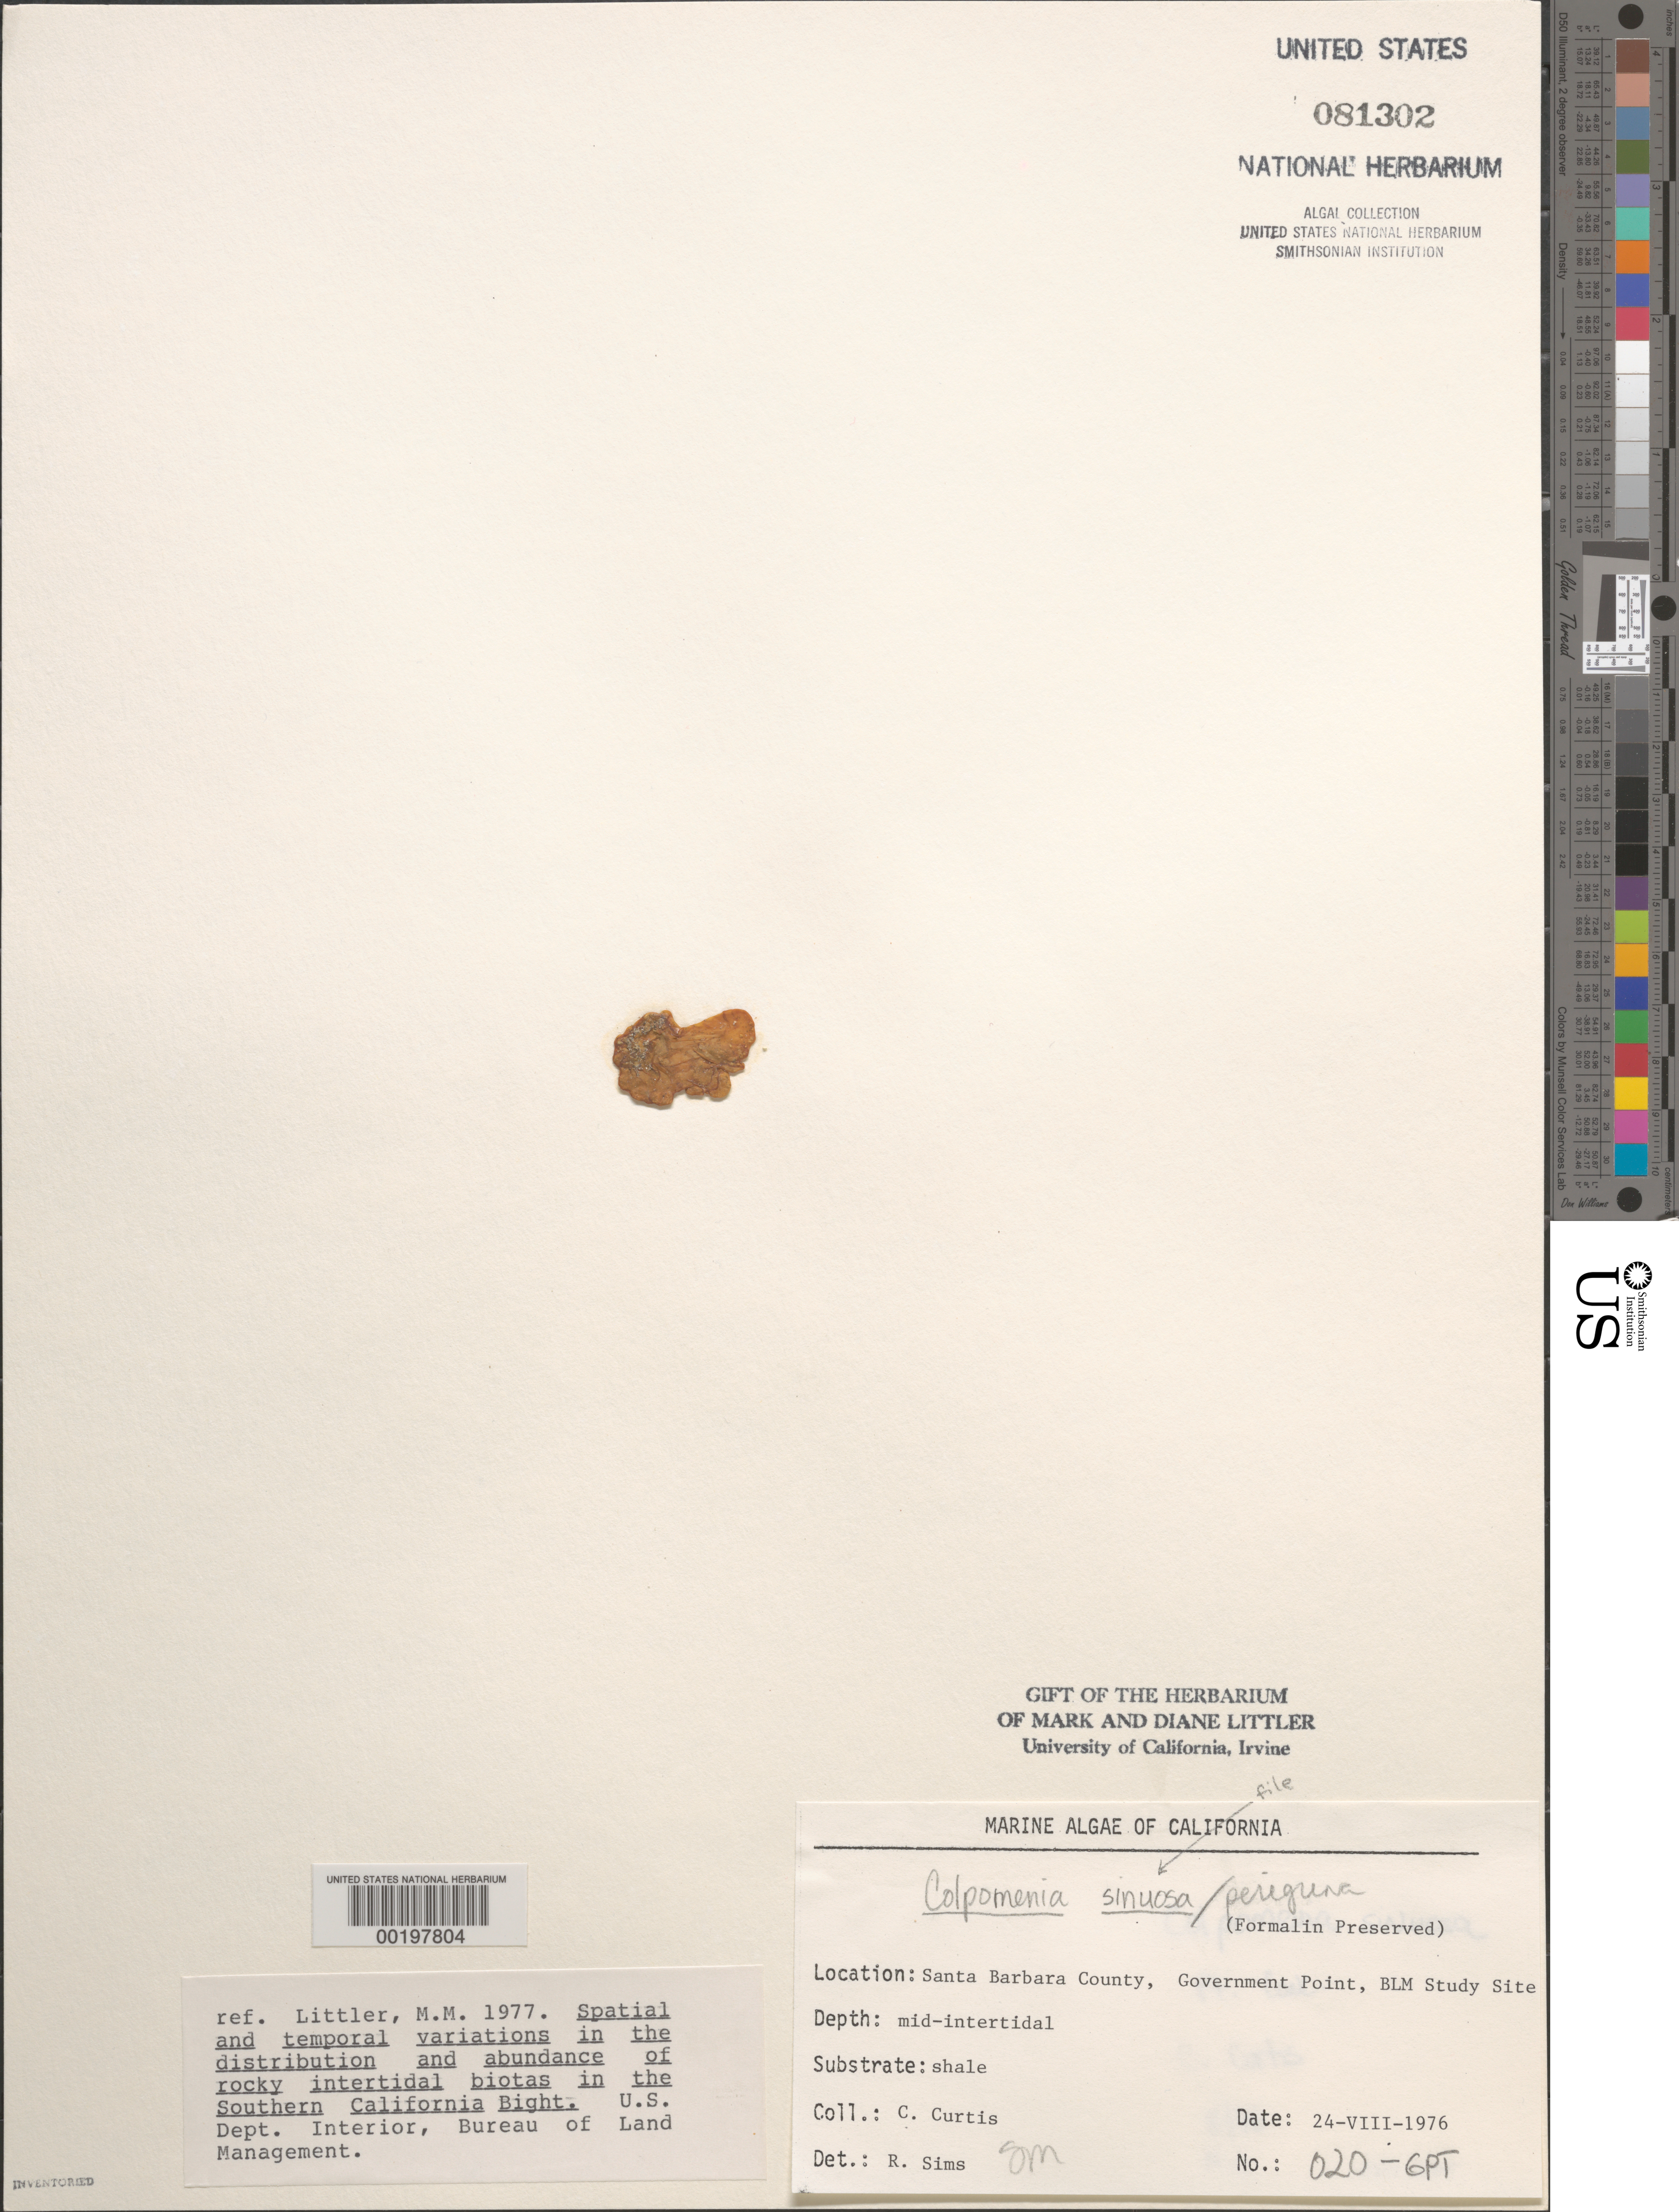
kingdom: Chromista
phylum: Ochrophyta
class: Phaeophyceae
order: Scytosiphonales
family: Scytosiphonaceae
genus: Colpomenia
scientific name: Colpomenia sinuosa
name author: (K. Mert. ex Roth) Derbes & Solier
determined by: Sims, Robert H.; Murray, S. N.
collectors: C. Curtis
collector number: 020-gpt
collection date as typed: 24 Aug 1976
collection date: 1976-08-24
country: United States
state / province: California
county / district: Santa Barbara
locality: Government Point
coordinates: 34 26'31"N, 120 24'06"W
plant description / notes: BLM-SOCALBIGHT Rocky Intertidal Survey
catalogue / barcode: US 81302